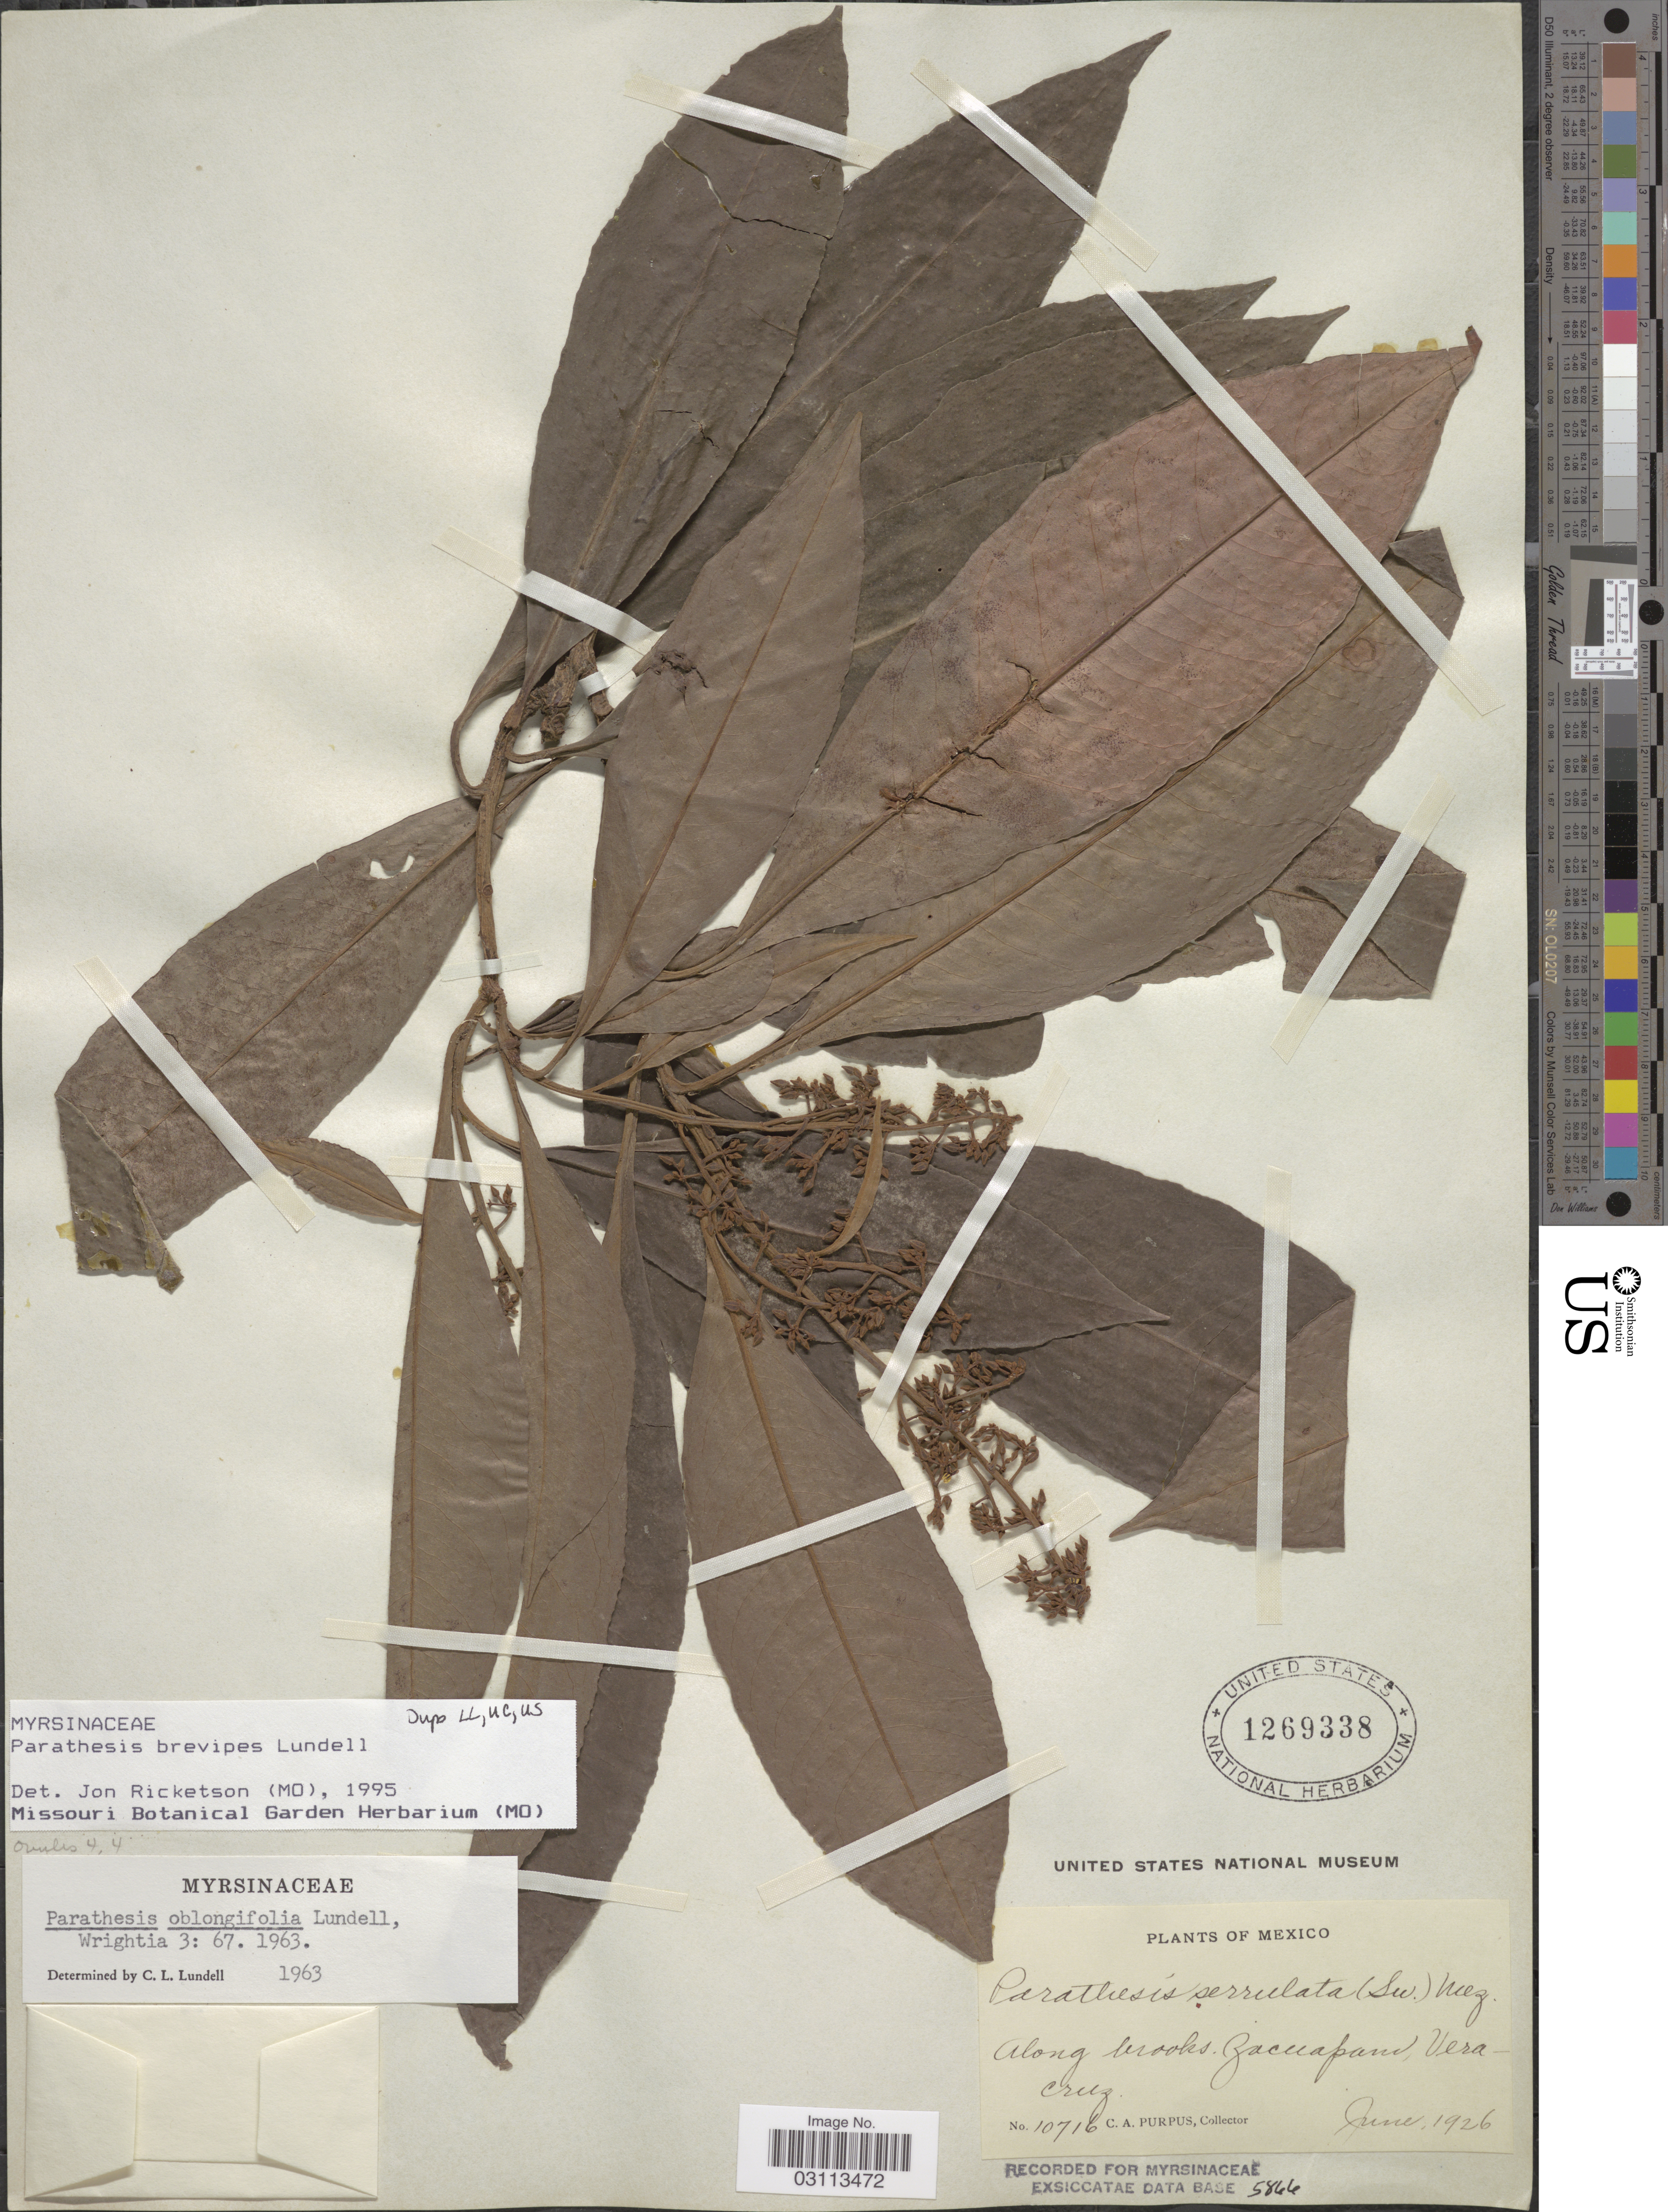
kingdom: Plantae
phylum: Tracheophyta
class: Magnoliopsida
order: Ericales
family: Primulaceae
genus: Parathesis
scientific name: Parathesis brevipes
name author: Lundell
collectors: C. A. Purpus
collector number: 10716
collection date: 1926-06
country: Mexico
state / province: Veracruz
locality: Along brooks. Zacuapam, Veracruz.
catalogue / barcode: US 1269338